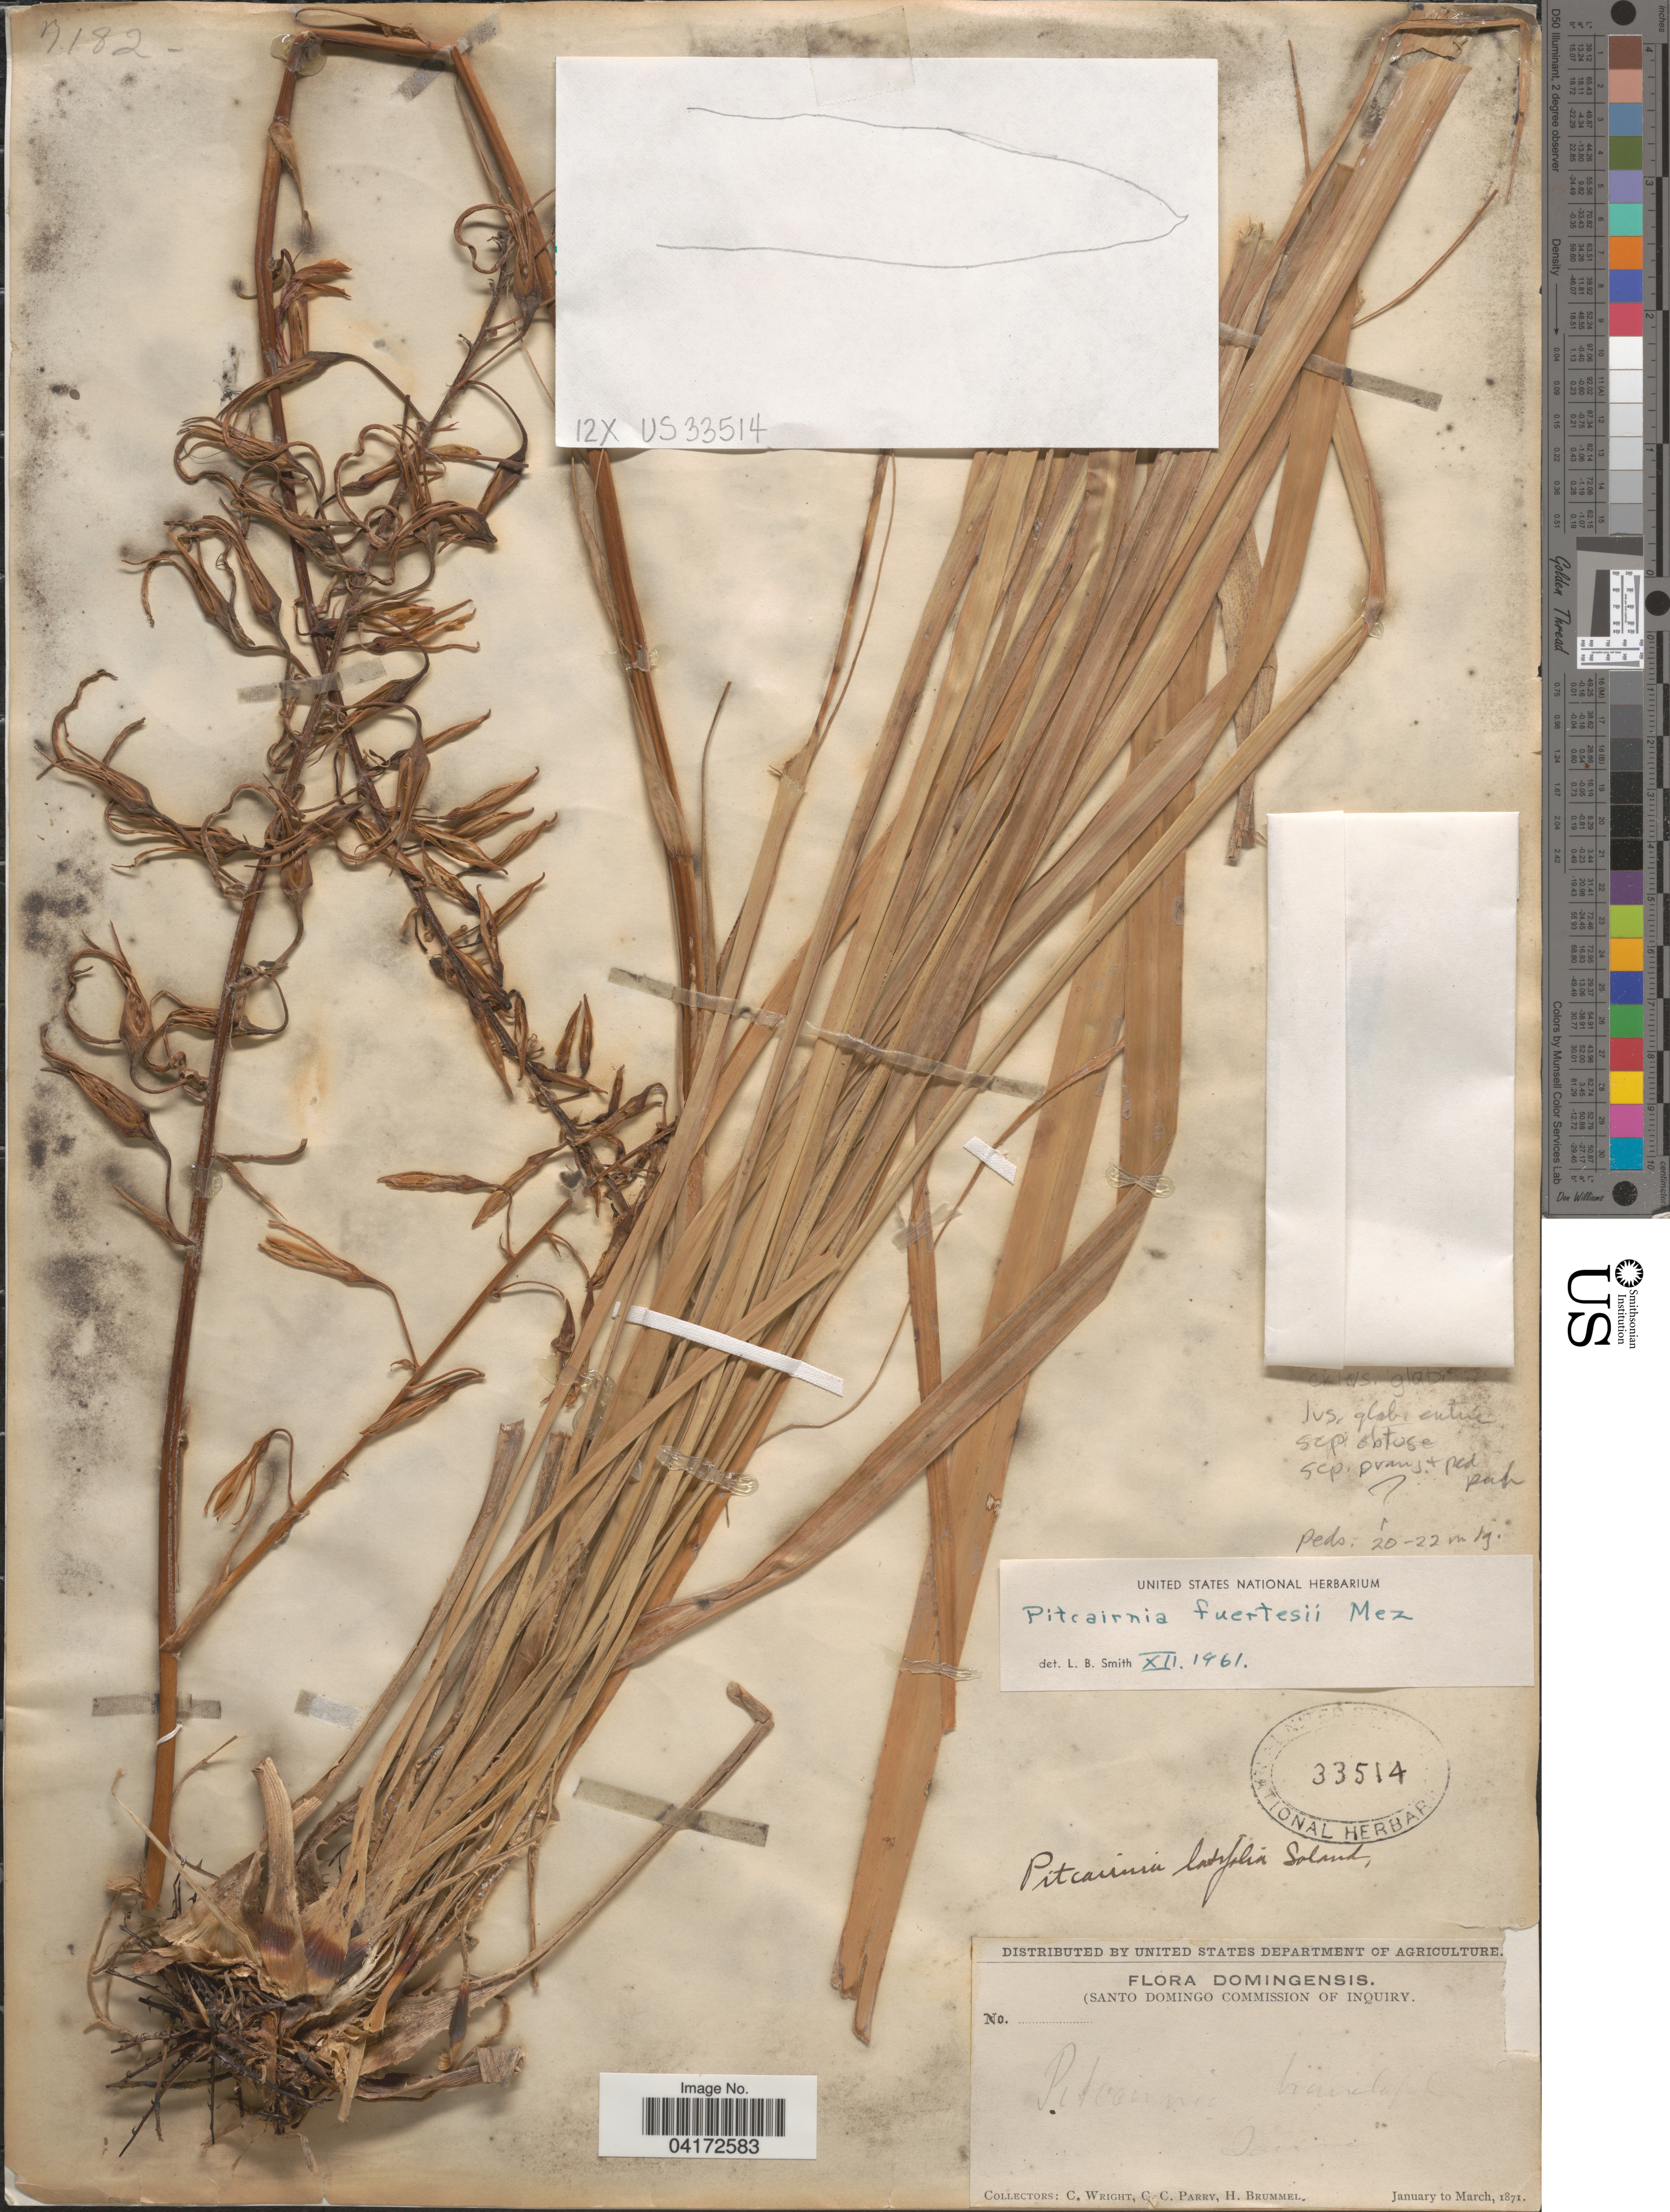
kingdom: Plantae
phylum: Tracheophyta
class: Liliopsida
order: Poales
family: Bromeliaceae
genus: Pitcairnia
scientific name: Pitcairnia fuertesii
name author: Mez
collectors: C. Wright, C. C. Parry & H. Brummel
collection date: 1871-01/1871-03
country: Dominican Republic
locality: Domingensis.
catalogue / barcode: US 33514